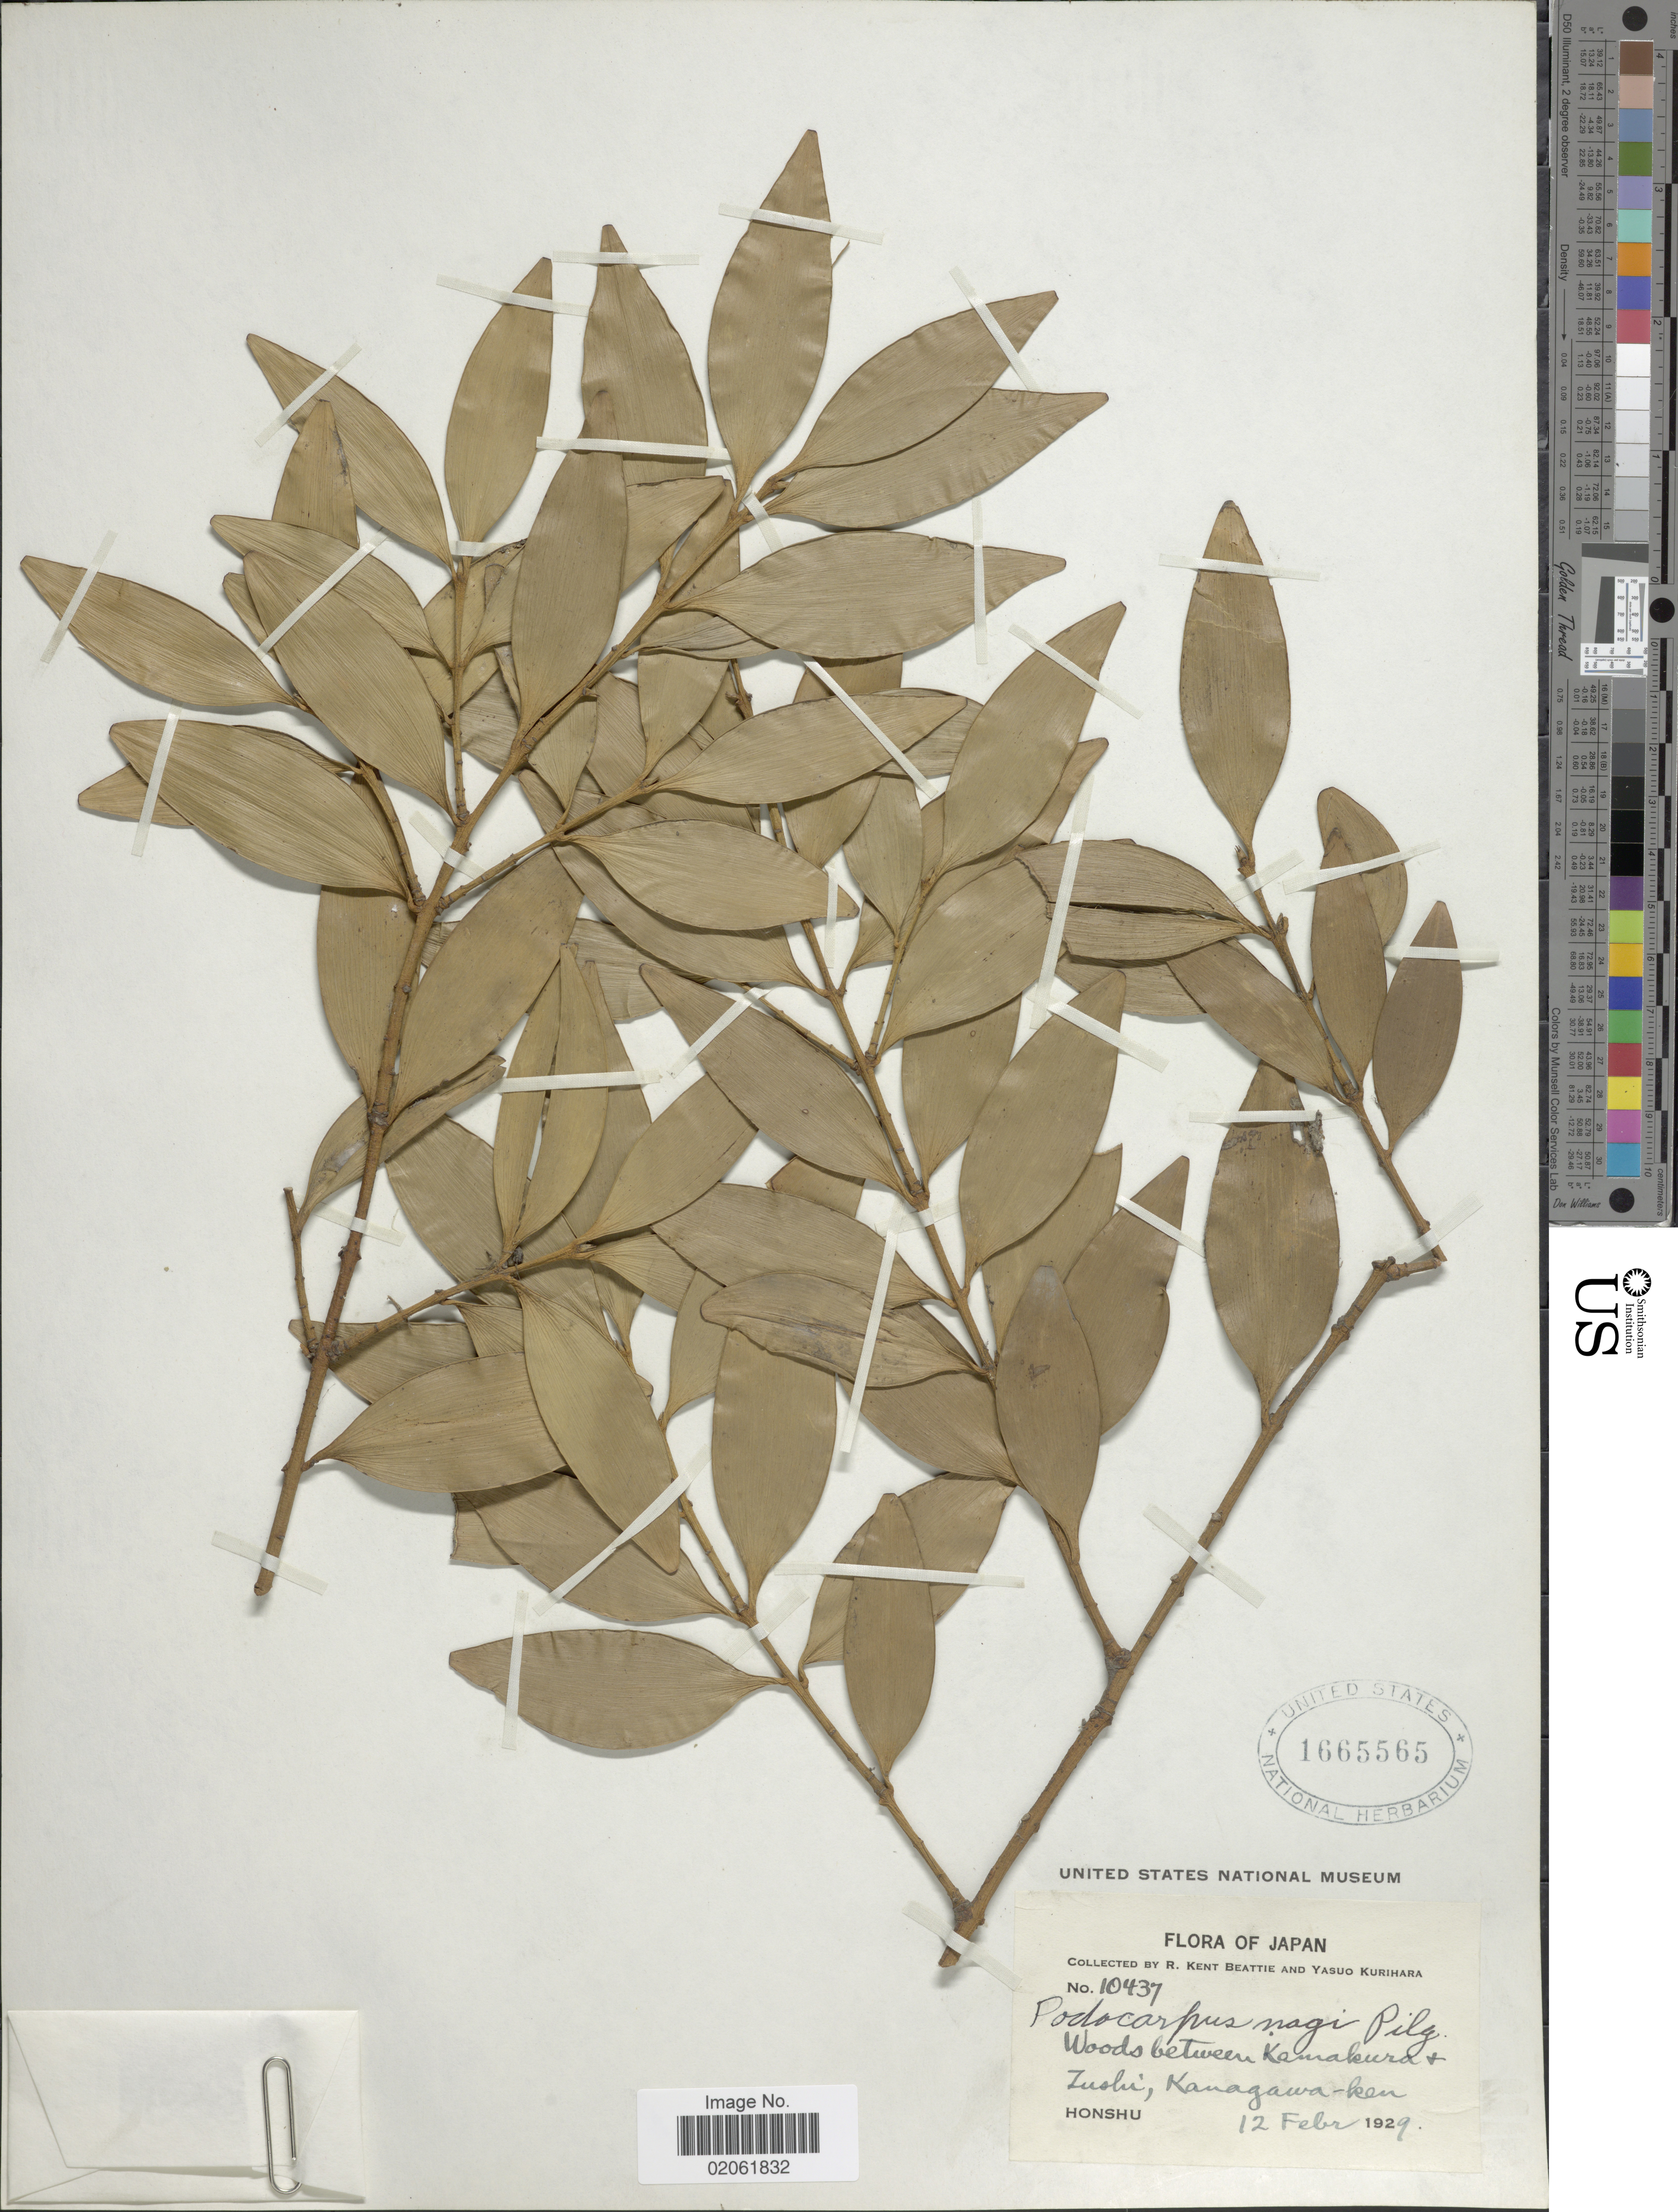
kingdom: Plantae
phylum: Tracheophyta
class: Pinopsida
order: Pinales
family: Podocarpaceae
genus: Podocarpus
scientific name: Podocarpus nagi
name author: (Thunb.) Pilg.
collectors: R. K. Beattie & Y. Kurihara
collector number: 10437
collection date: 1929-02-12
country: Japan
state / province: Kanagawa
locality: Woods between Kamakura + Zushi, Kanagawa-ken.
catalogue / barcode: US 1665565